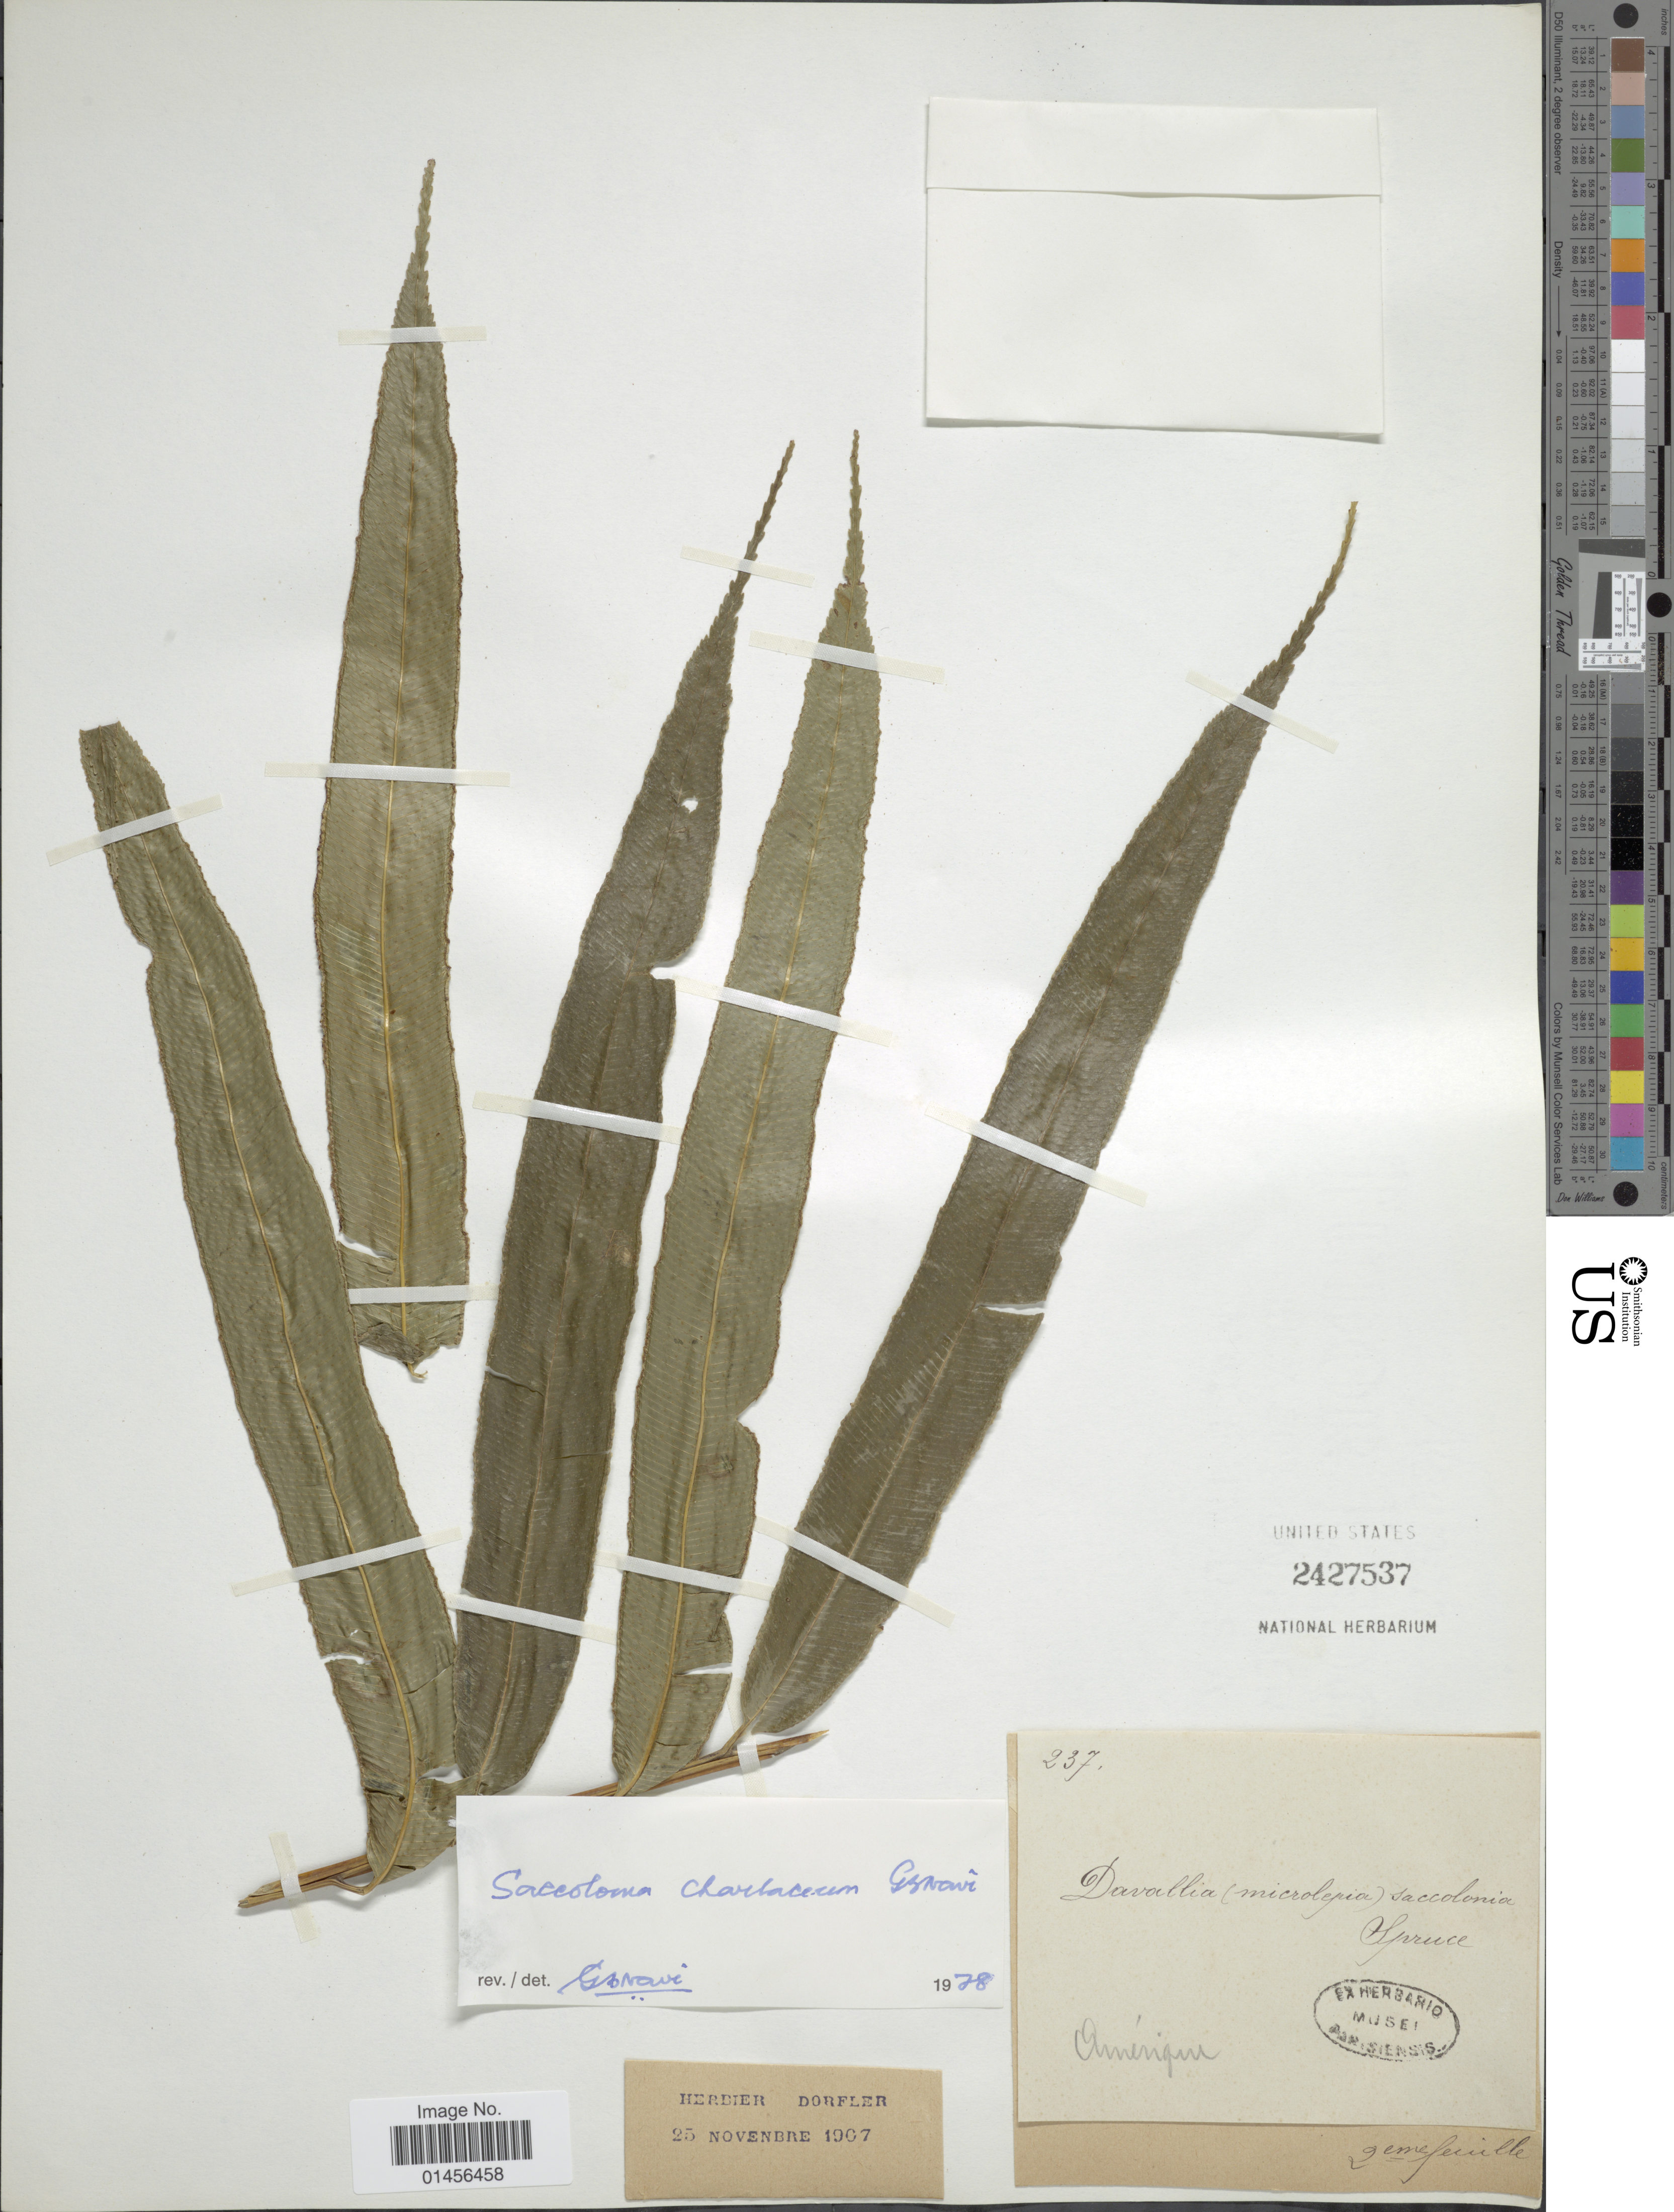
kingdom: Plantae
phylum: Tracheophyta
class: Polypodiopsida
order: Polypodiales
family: Saccolomataceae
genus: Saccoloma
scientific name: Saccoloma elegans subsp. chartaceum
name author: Cremers & K.U. Kramer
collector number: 237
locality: Amerique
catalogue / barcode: US 2427537